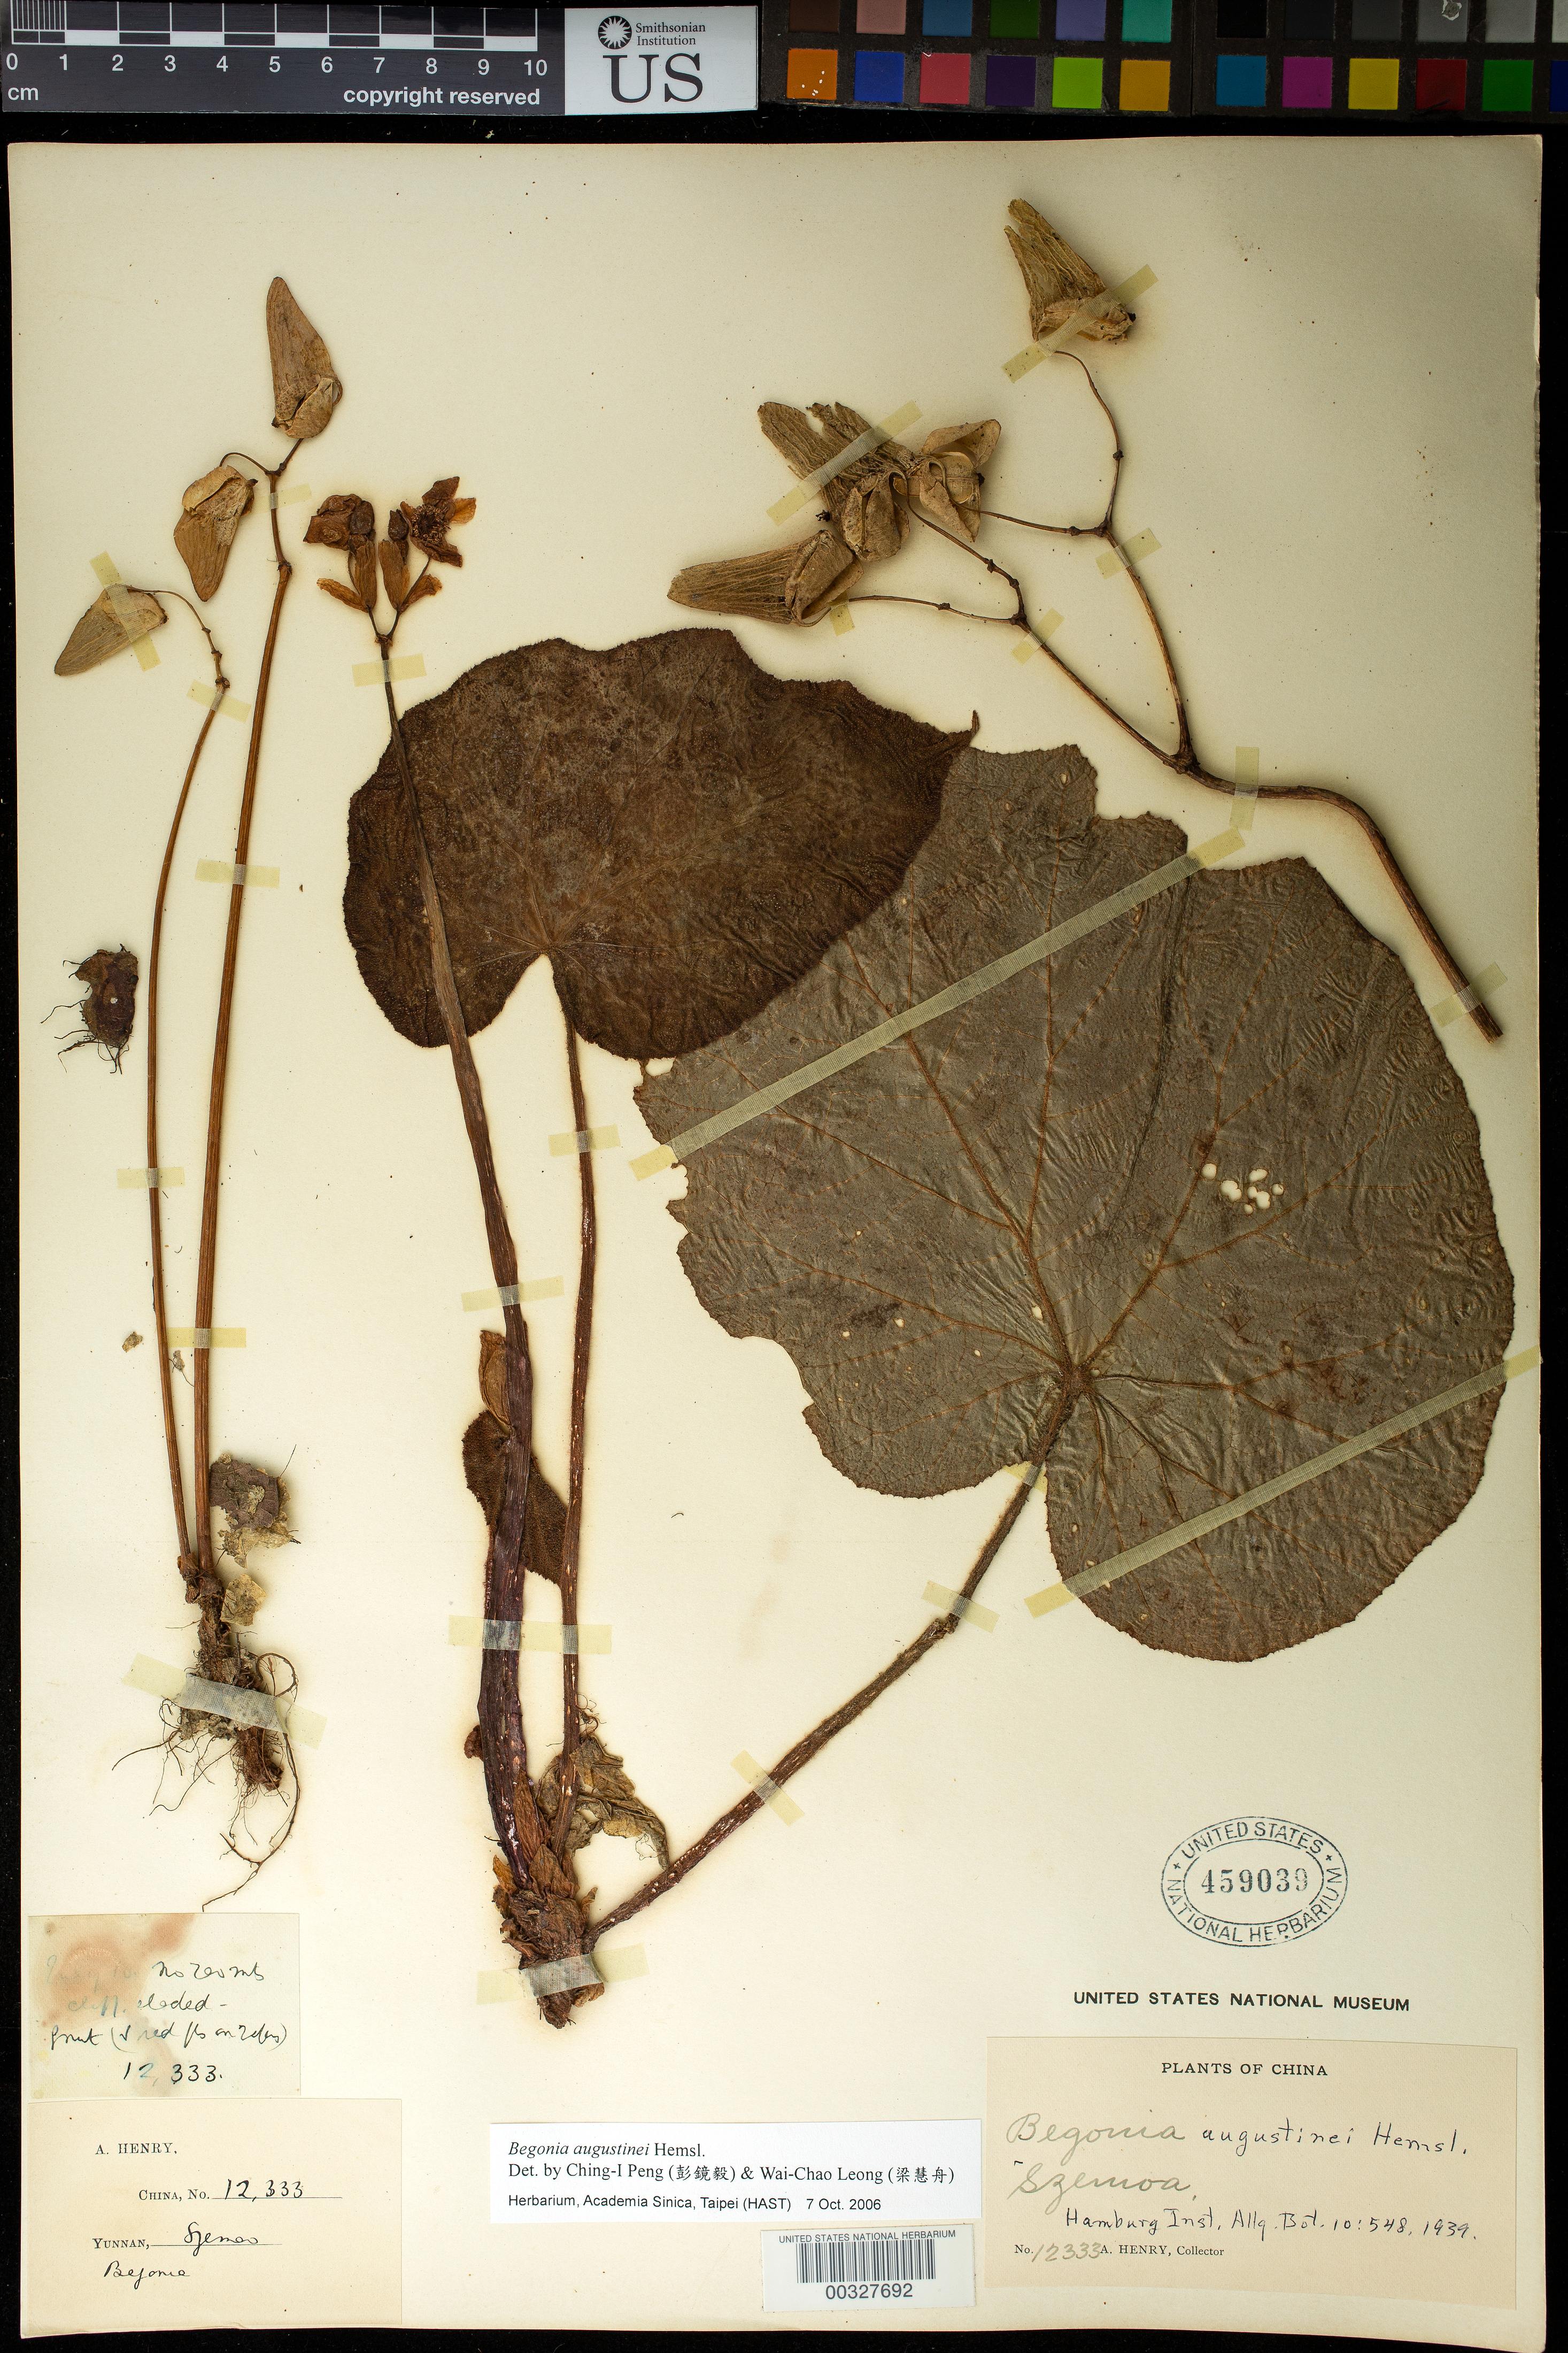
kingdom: Plantae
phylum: Tracheophyta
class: Magnoliopsida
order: Cucurbitales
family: Begoniaceae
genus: Begonia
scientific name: Begonia augustinei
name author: Hemsl.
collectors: A. Henry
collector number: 12333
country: China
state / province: Yunnan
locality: Szemoa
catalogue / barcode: US 459039